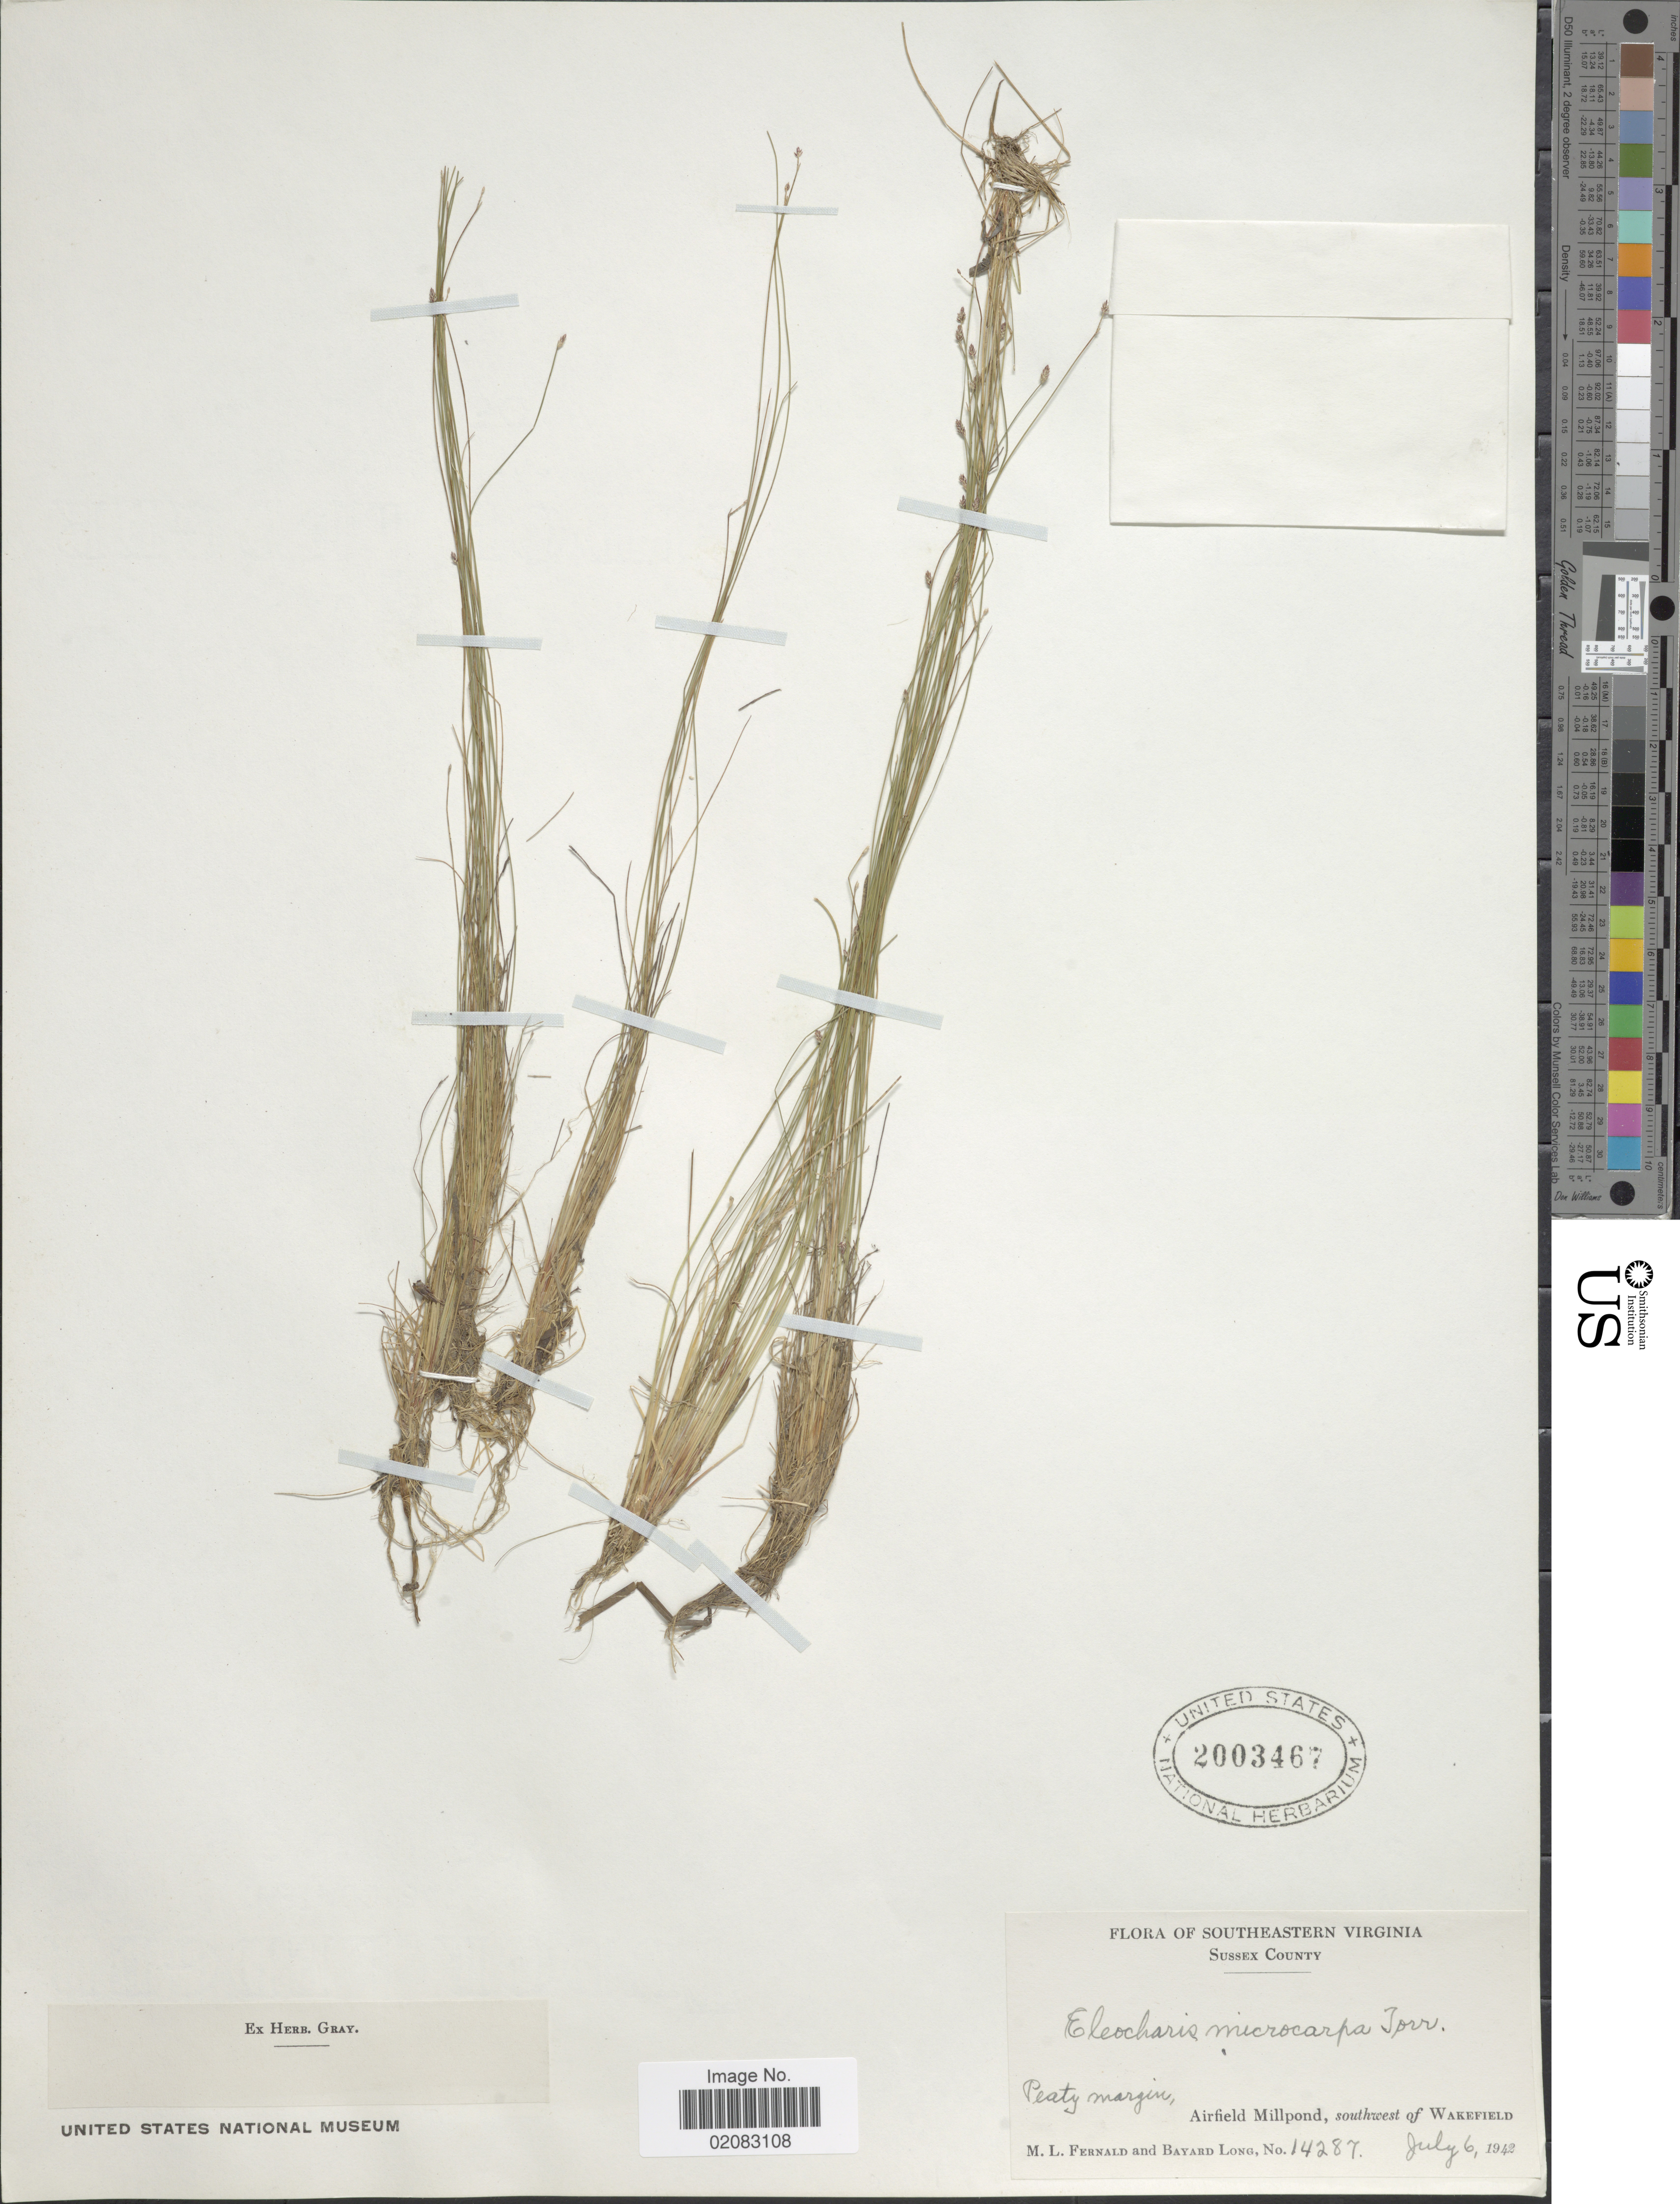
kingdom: Plantae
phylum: Tracheophyta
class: Liliopsida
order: Poales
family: Cyperaceae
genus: Eleocharis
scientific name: Eleocharis microcarpa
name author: Torr.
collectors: M. L. Fernald & B. Long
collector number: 14287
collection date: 1942-07-06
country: United States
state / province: Virginia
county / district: Sussex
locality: Southeastern Virginia, Sussex County, Peaty margin, Airfield Millpond, southwest of Wakefield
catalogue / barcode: US 2003467